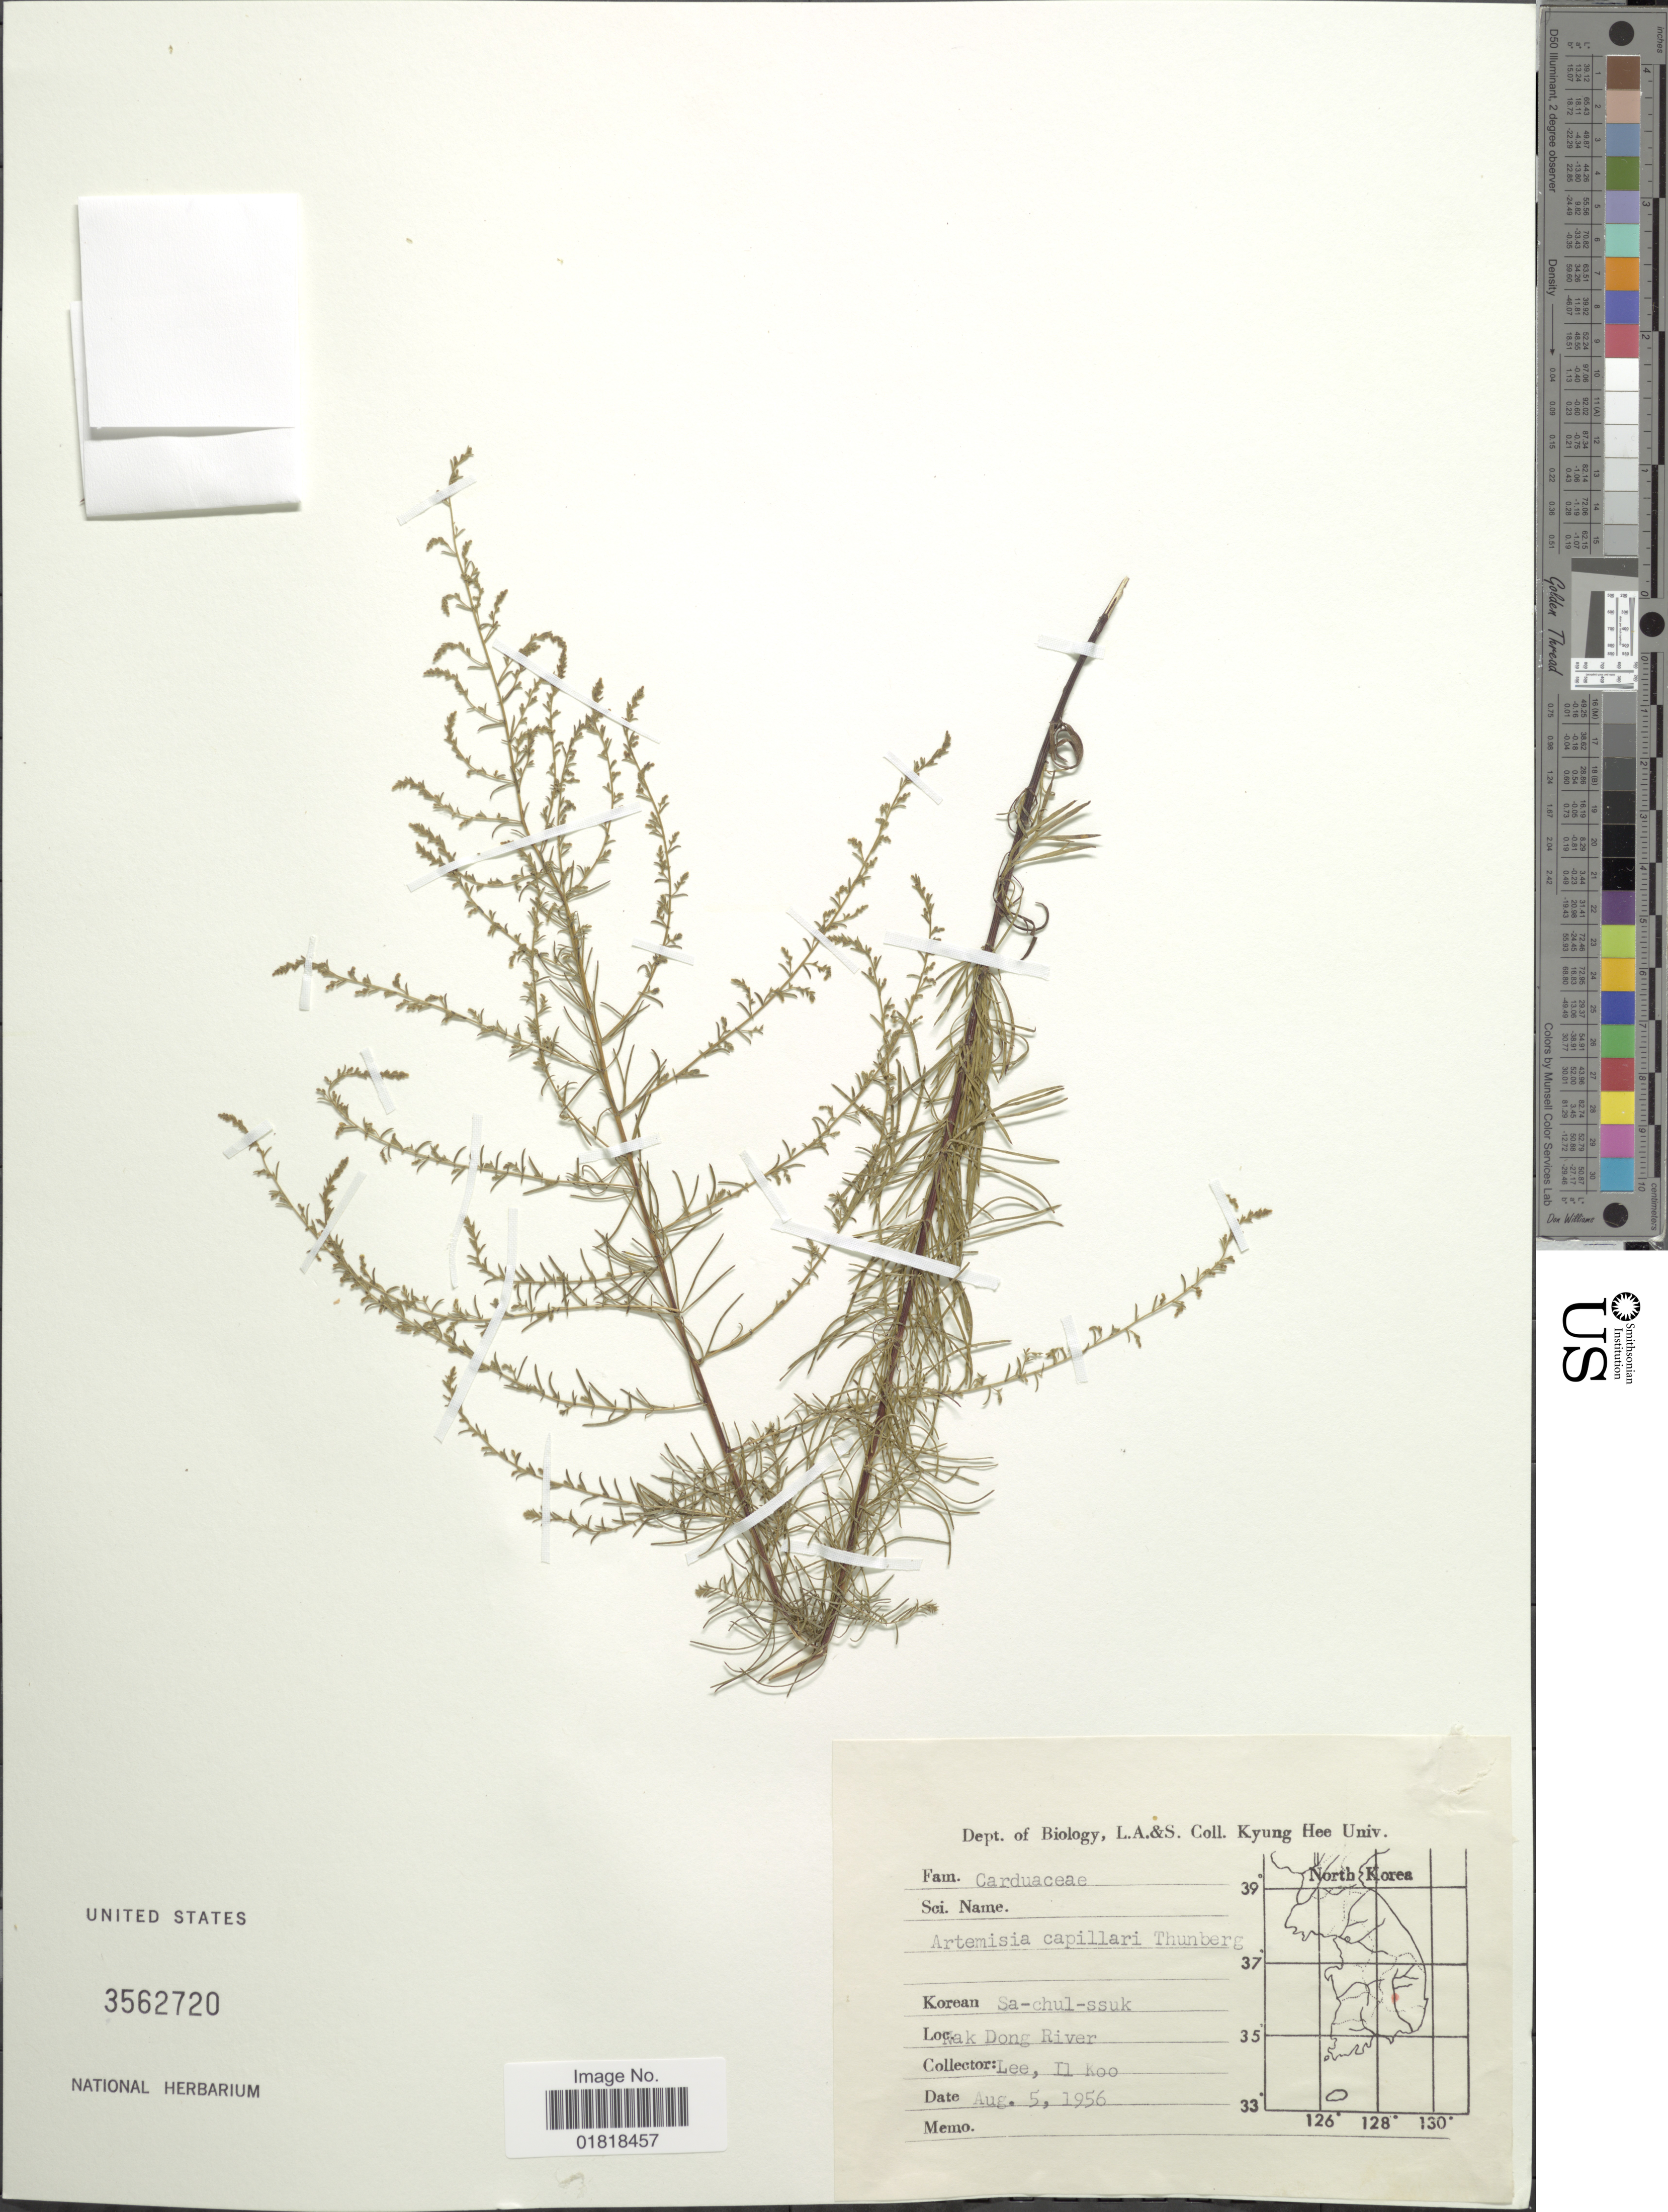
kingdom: Plantae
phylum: Tracheophyta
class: Magnoliopsida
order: Asterales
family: Asteraceae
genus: Artemisia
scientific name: Artemisia capillaris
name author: Thunb.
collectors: I. Lee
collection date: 1956-08-05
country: South Korea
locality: Nak Dong River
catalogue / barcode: US 3562720